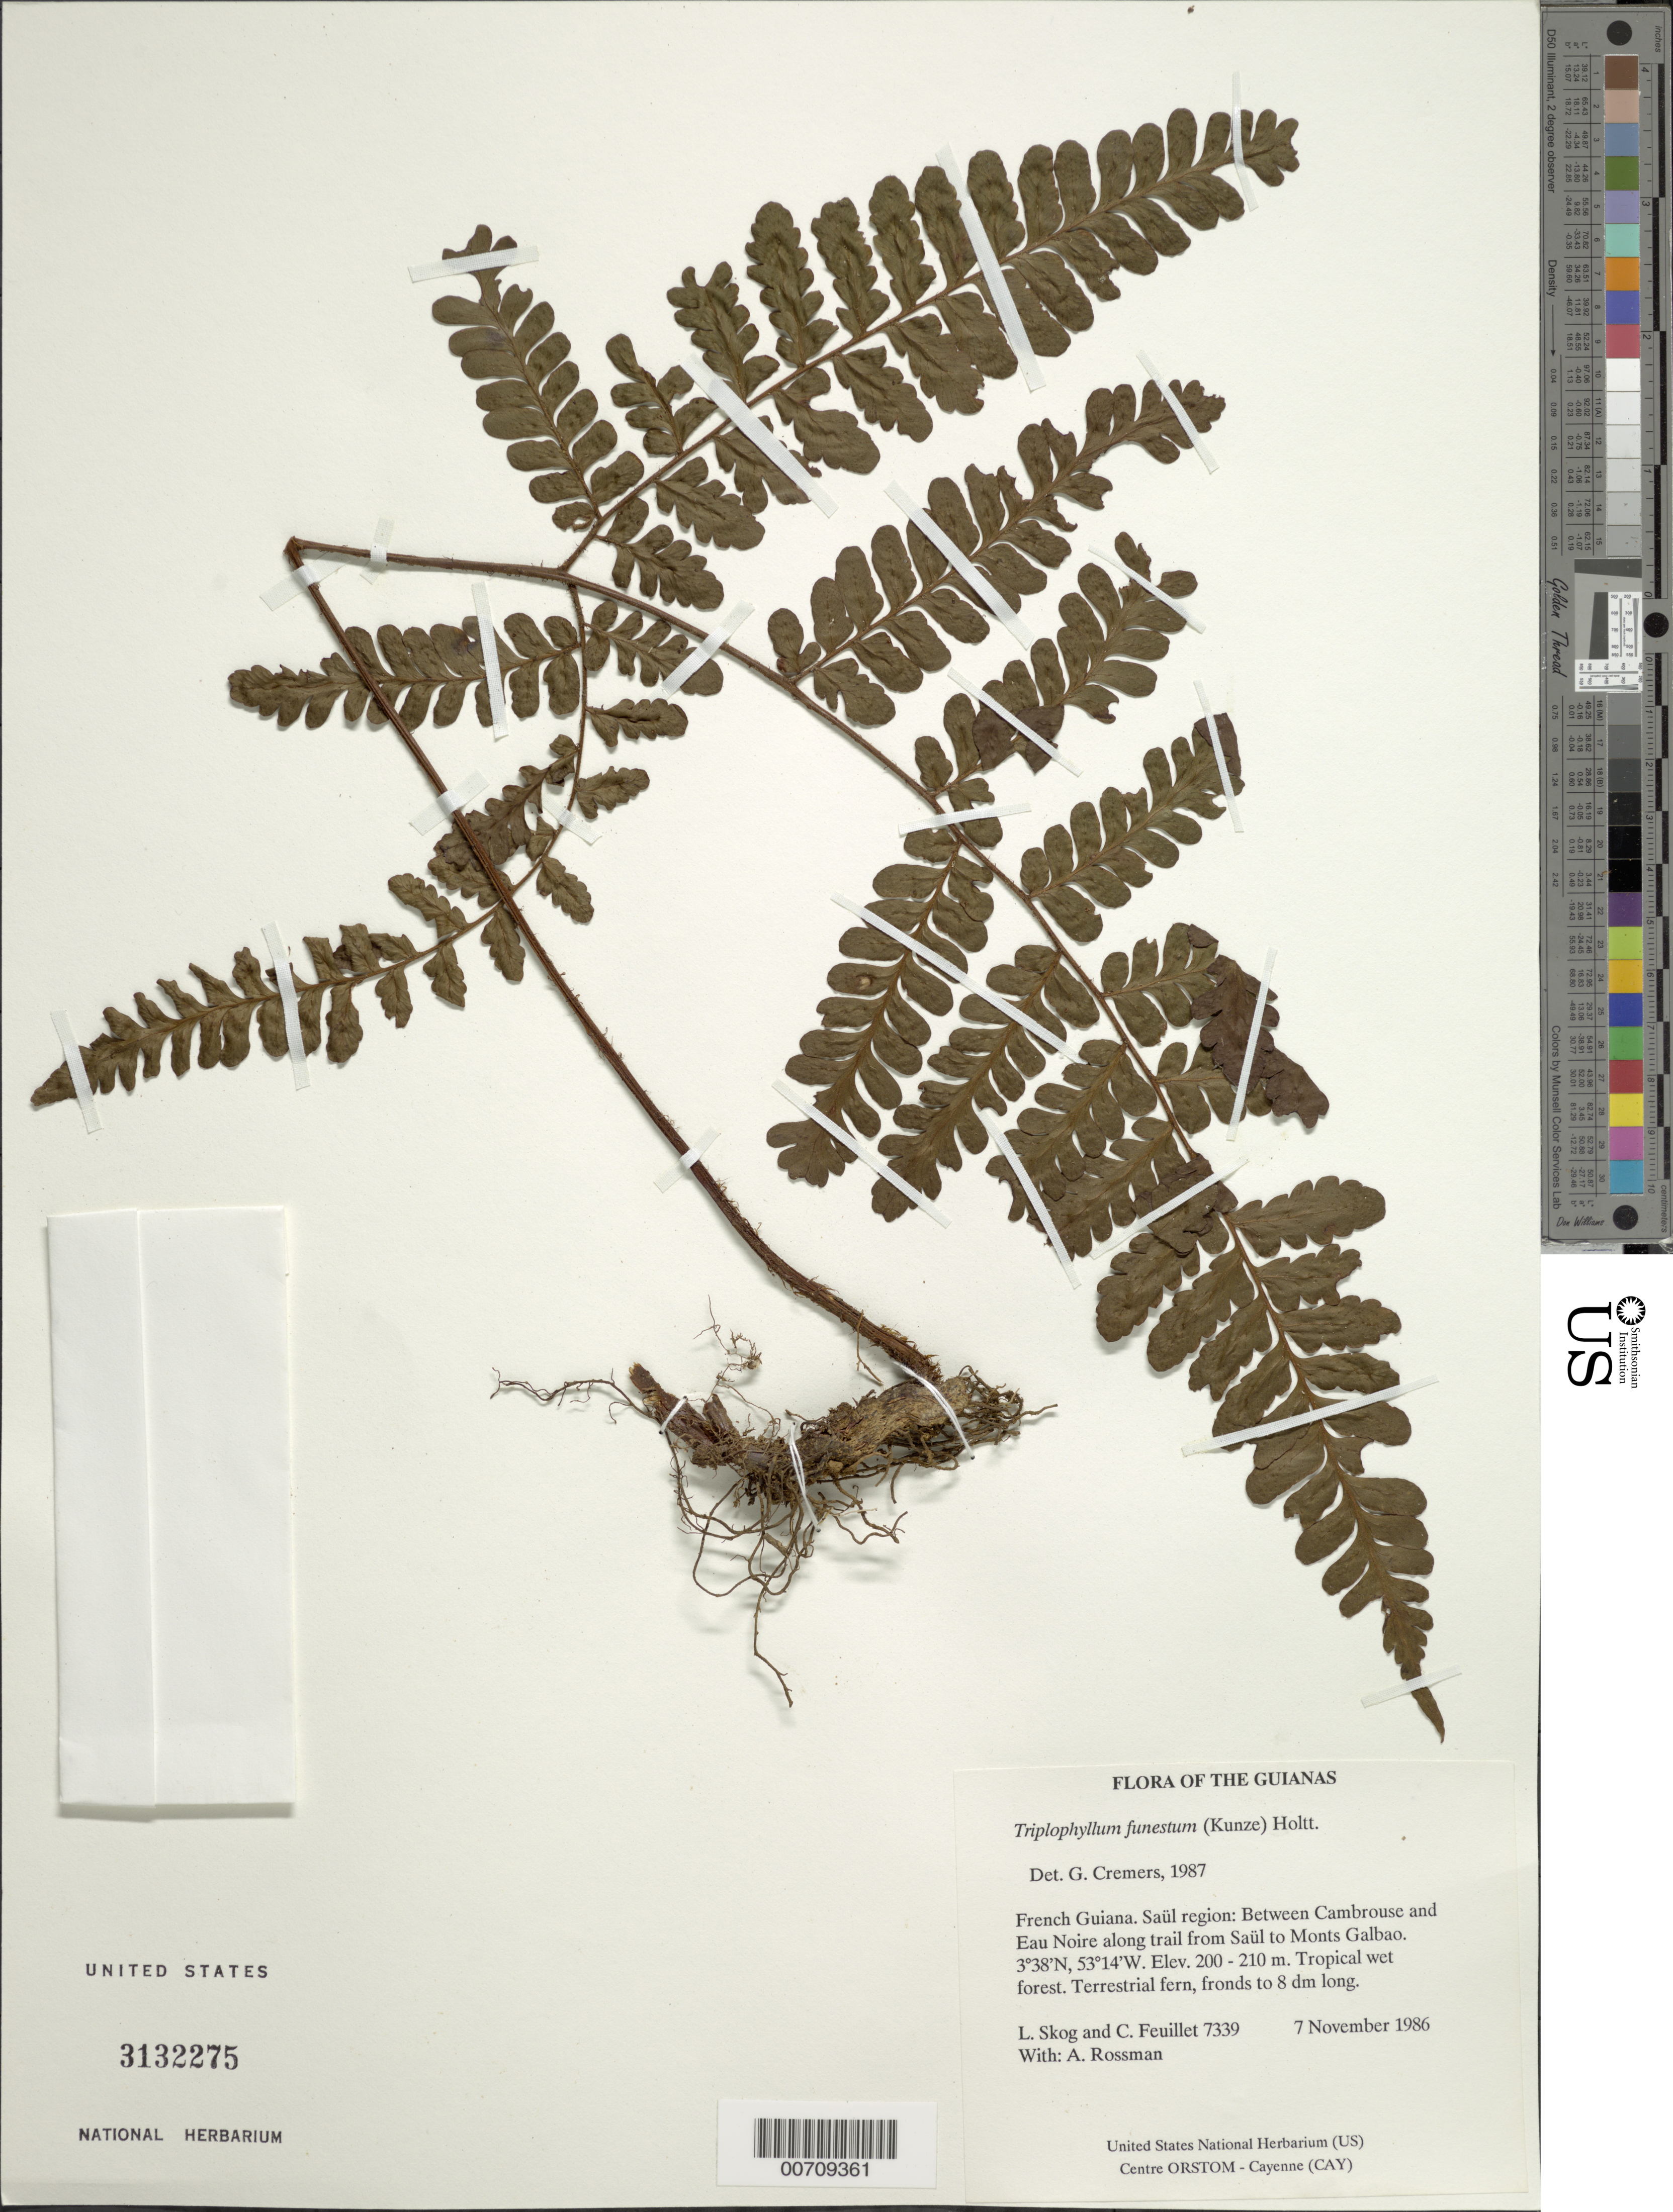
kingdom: Plantae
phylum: Tracheophyta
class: Polypodiopsida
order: Polypodiales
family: Tectariaceae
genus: Triplophyllum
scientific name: Triplophyllum funestum var. funestum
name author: (Kunze) Holttum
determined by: Cremers, Georges A.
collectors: L. E. Skog, C. Feuillet & A. Rossman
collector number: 7339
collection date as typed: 7 November 1986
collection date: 1986-11-07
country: French Guiana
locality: Between Cambrouse and Eau Noire along trail from Saül to Monts Galbao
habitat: Tropical wet forest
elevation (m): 200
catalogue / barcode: US 3132275